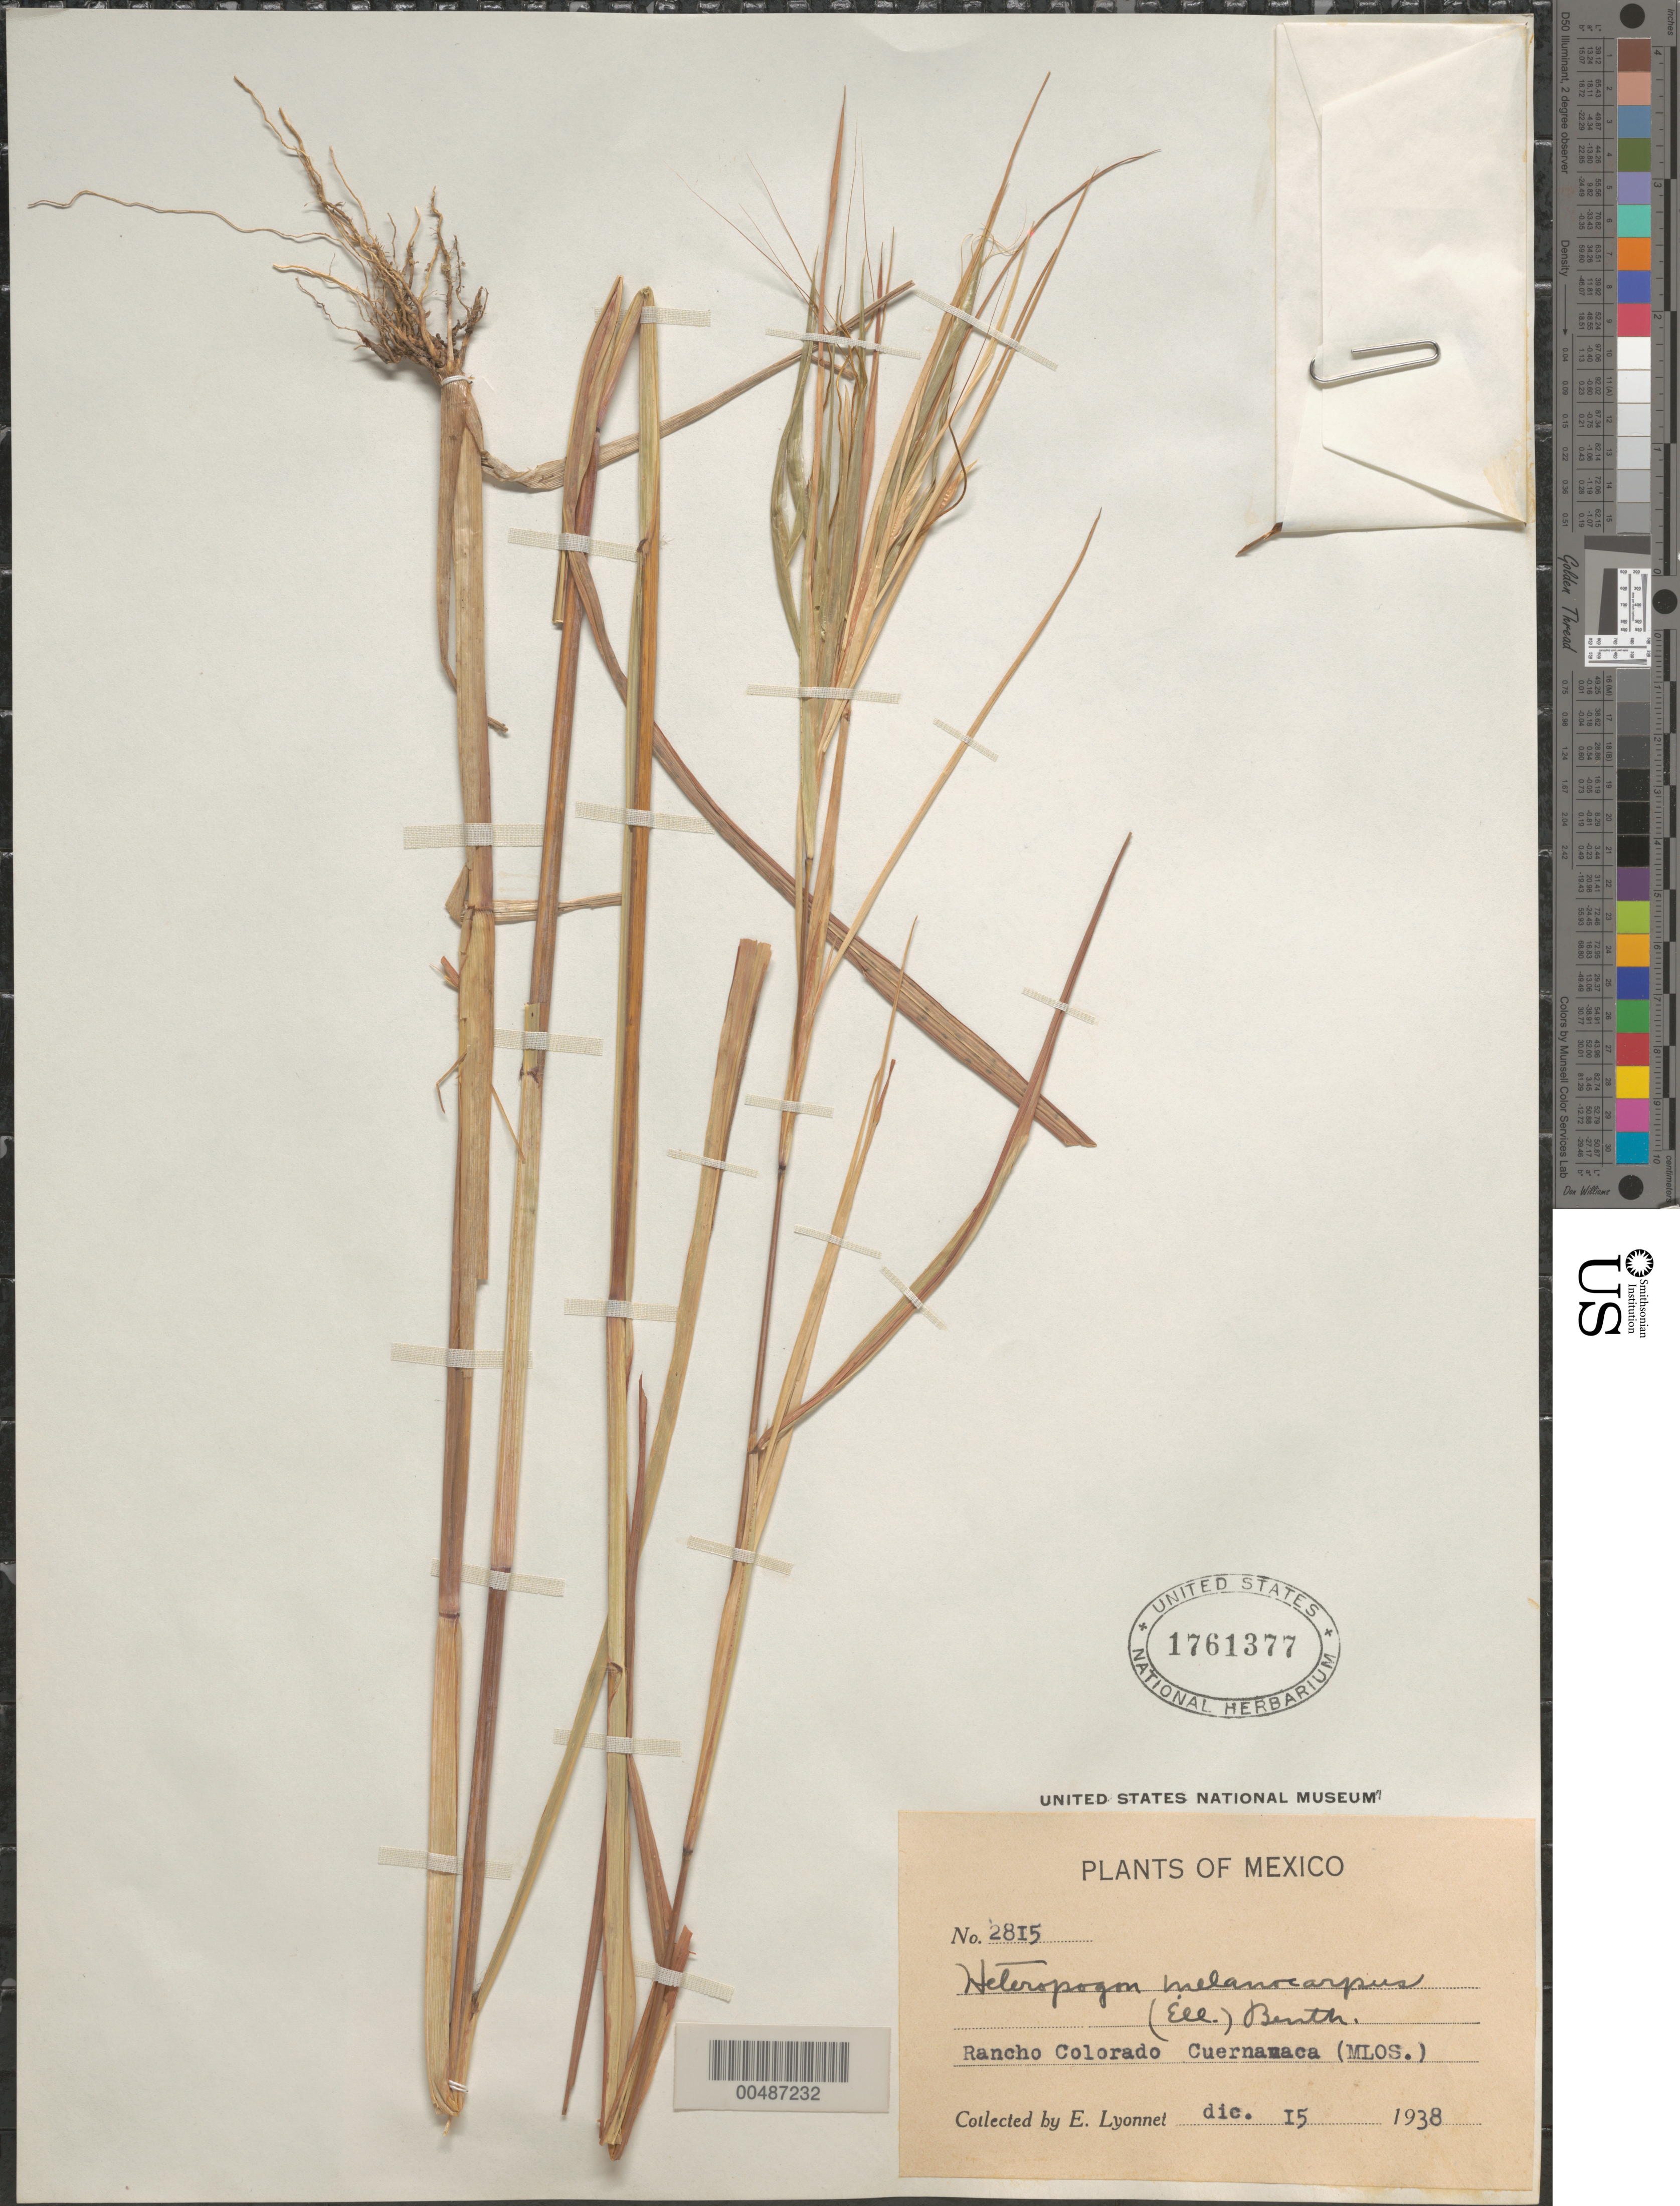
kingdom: Plantae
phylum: Tracheophyta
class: Liliopsida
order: Poales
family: Poaceae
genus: Heteropogon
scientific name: Heteropogon melanocarpus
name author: (Elliott) Benth.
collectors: Bro. E. Lyonnet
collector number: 2815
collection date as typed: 15 Dec 1938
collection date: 1938-12-15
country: Mexico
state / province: Morelos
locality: Rancho Colorado, Cuernavaca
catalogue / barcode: US 1761377